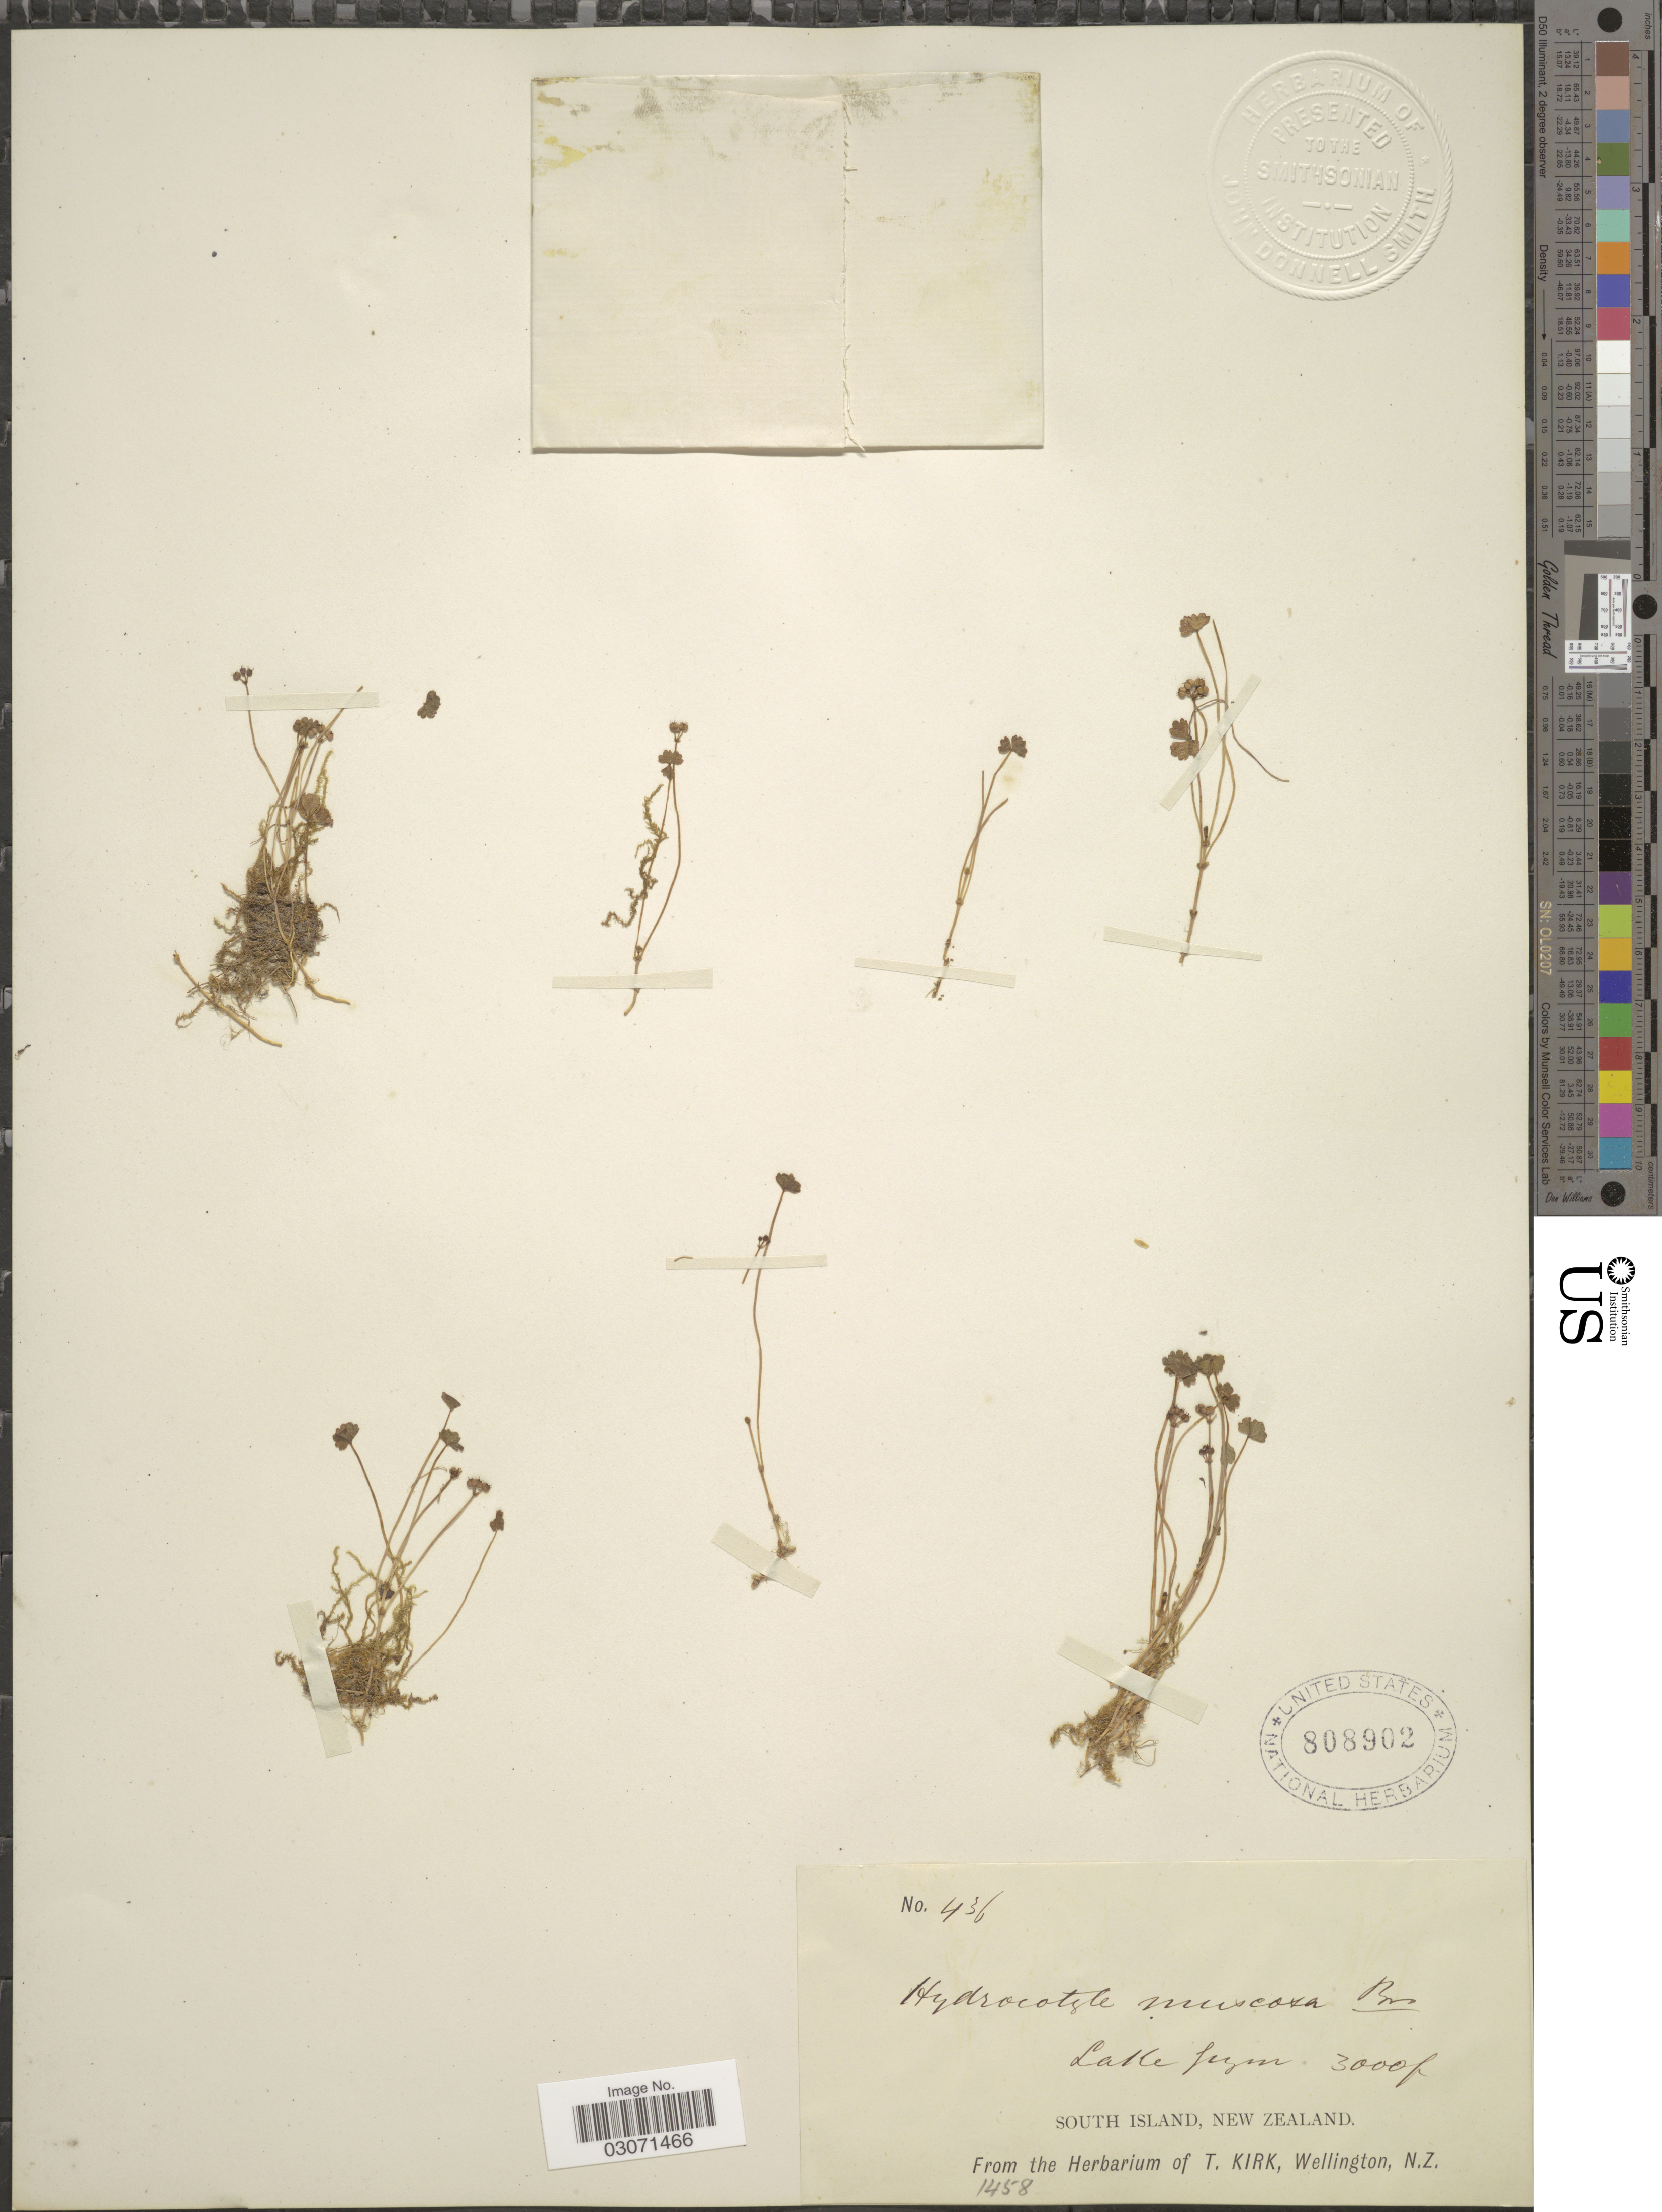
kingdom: Plantae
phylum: Tracheophyta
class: Magnoliopsida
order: Apiales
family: Araliaceae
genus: Hydrocotyle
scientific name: Hydrocotyle tripartita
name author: R. Br. ex A. Rich.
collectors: ex herb. T. Kirk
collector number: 436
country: New Zealand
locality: Lake Guyon. South Island.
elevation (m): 914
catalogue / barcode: US 808902